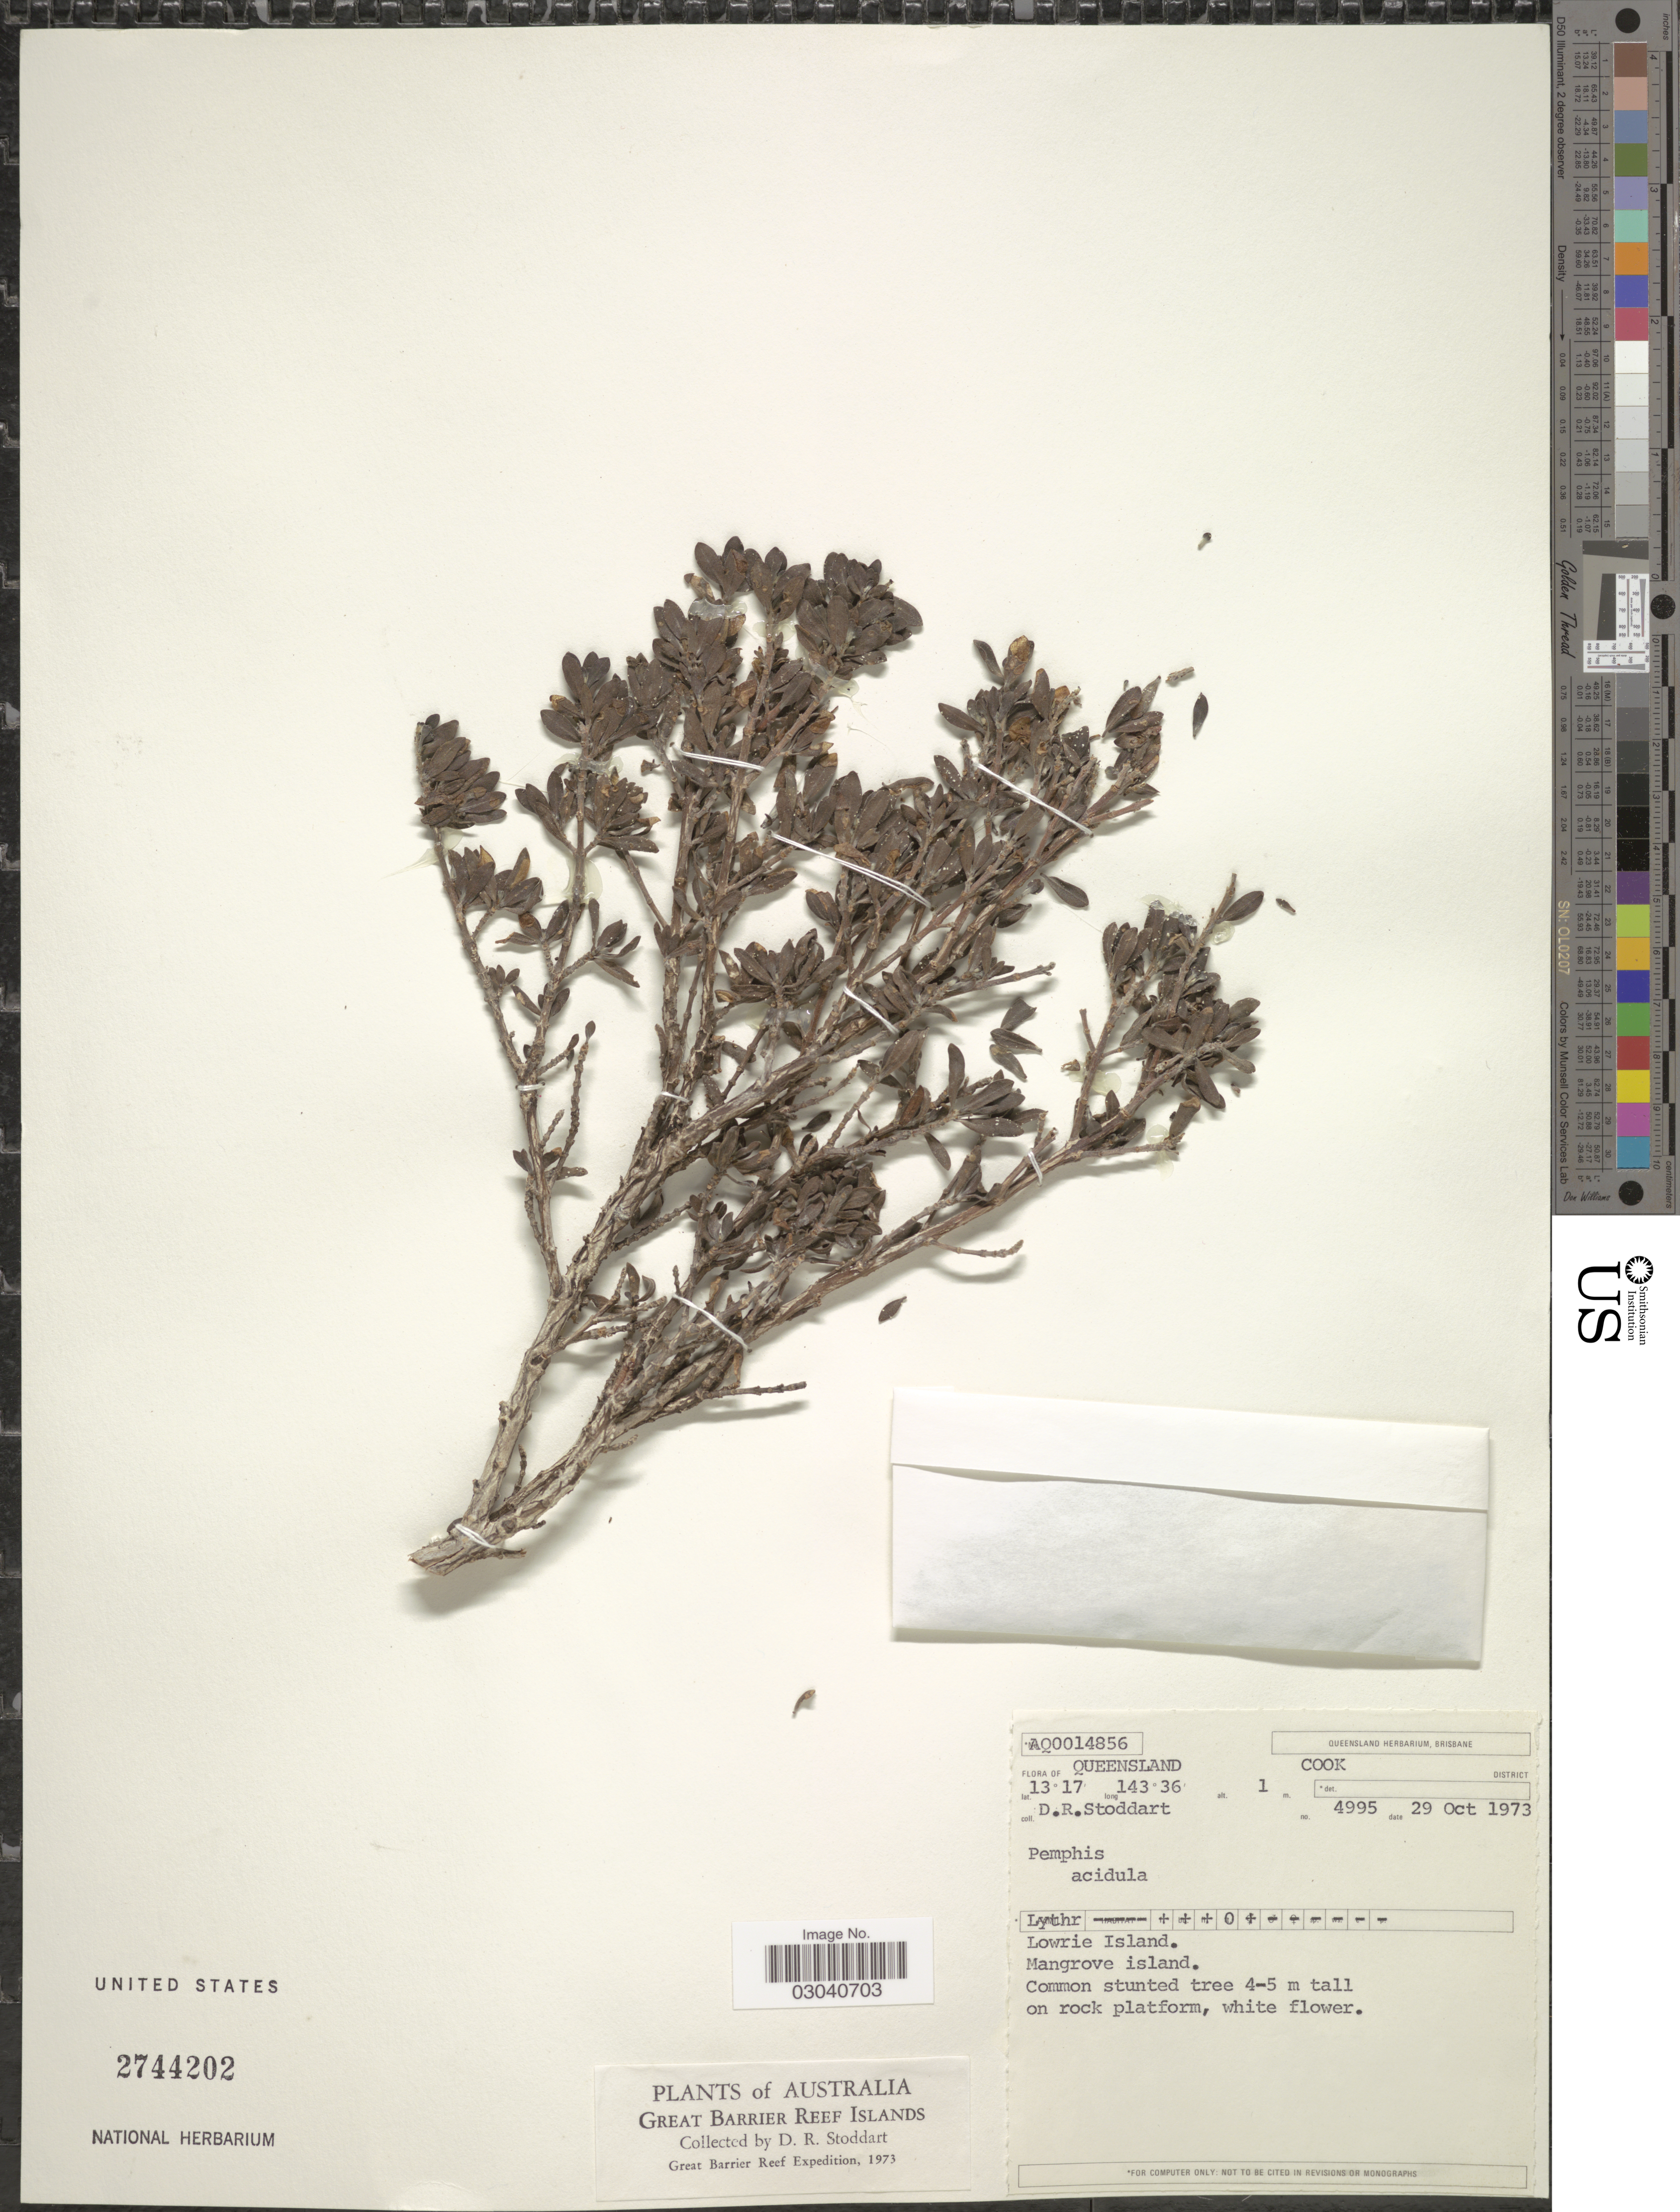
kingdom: Plantae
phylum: Tracheophyta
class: Magnoliopsida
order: Myrtales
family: Lythraceae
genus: Pemphis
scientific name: Pemphis acidula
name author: J.R. Forst. & G. Forst.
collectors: D. R. Stoddart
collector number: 4995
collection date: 1973-10-29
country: Australia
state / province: Queensland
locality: Great Barrier Reef Islands. Cook District. Lowrie Island. Mangrove Island.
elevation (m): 1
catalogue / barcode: US 2744202